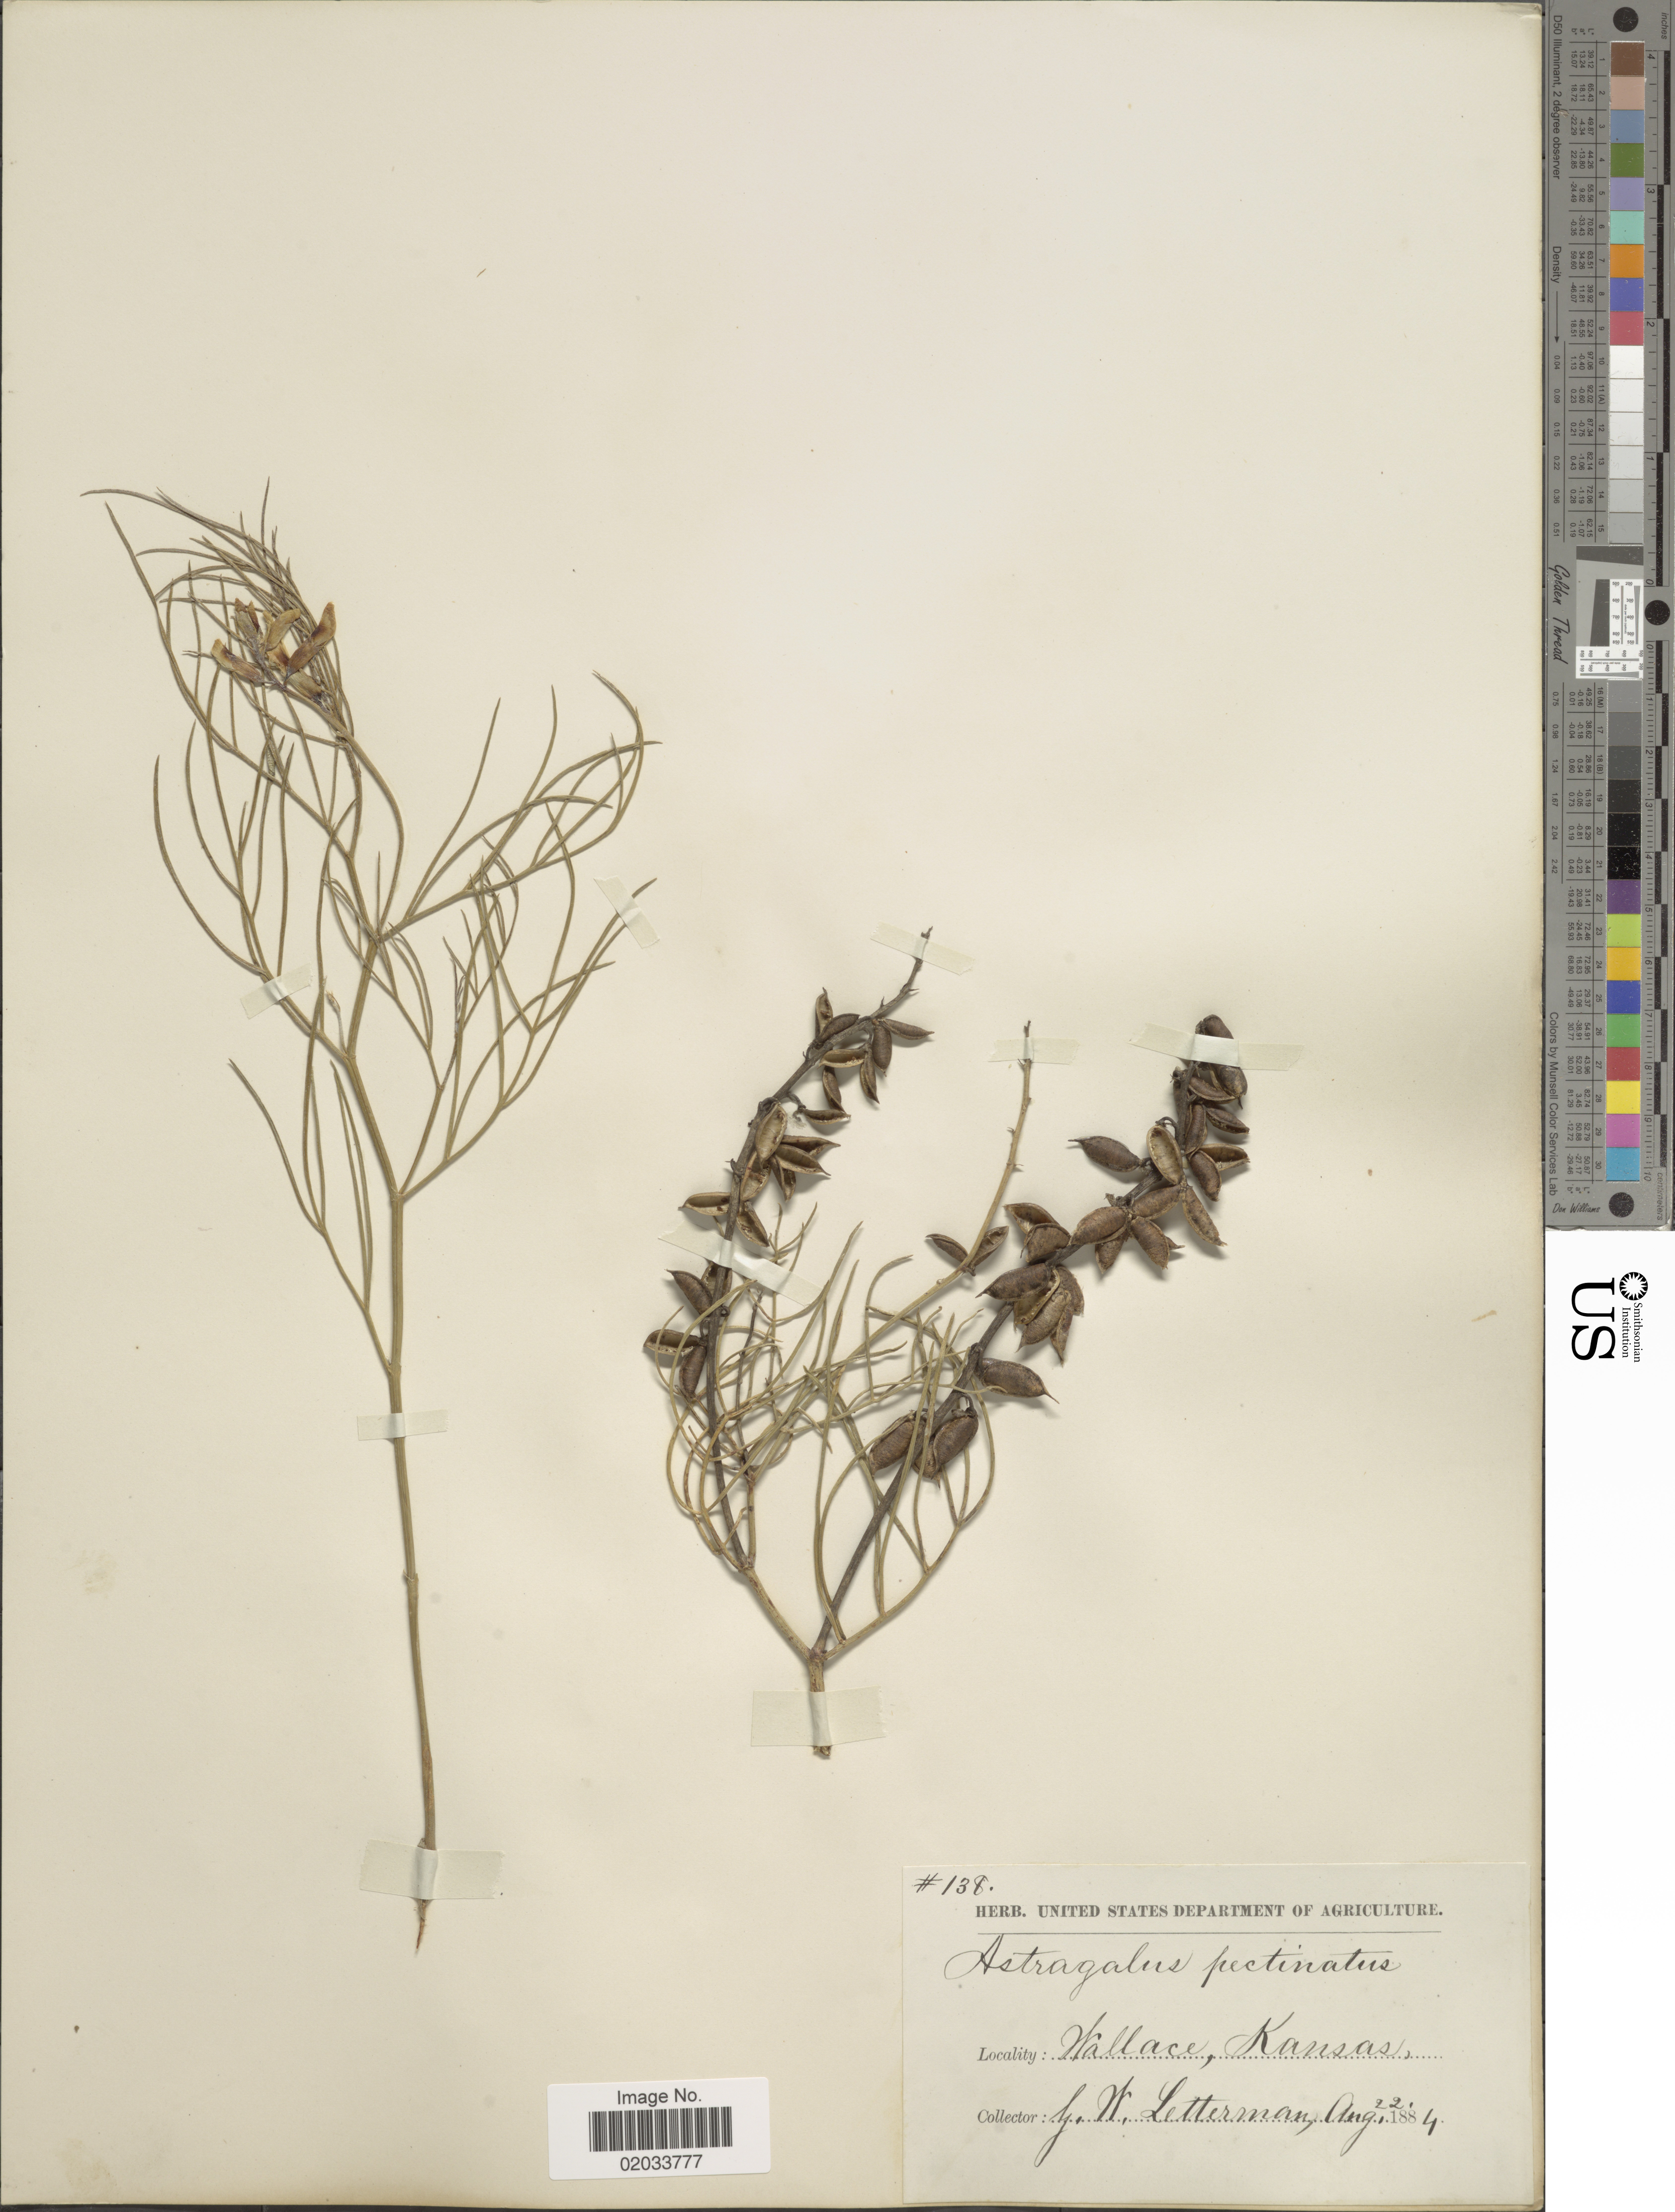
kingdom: Plantae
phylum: Tracheophyta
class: Magnoliopsida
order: Fabales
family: Fabaceae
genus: Astragalus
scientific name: Astragalus pectinatus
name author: (Hook.) G. Don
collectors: G. W. Letterman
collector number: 138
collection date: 1884-08-22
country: United States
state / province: Kansas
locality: Wallace